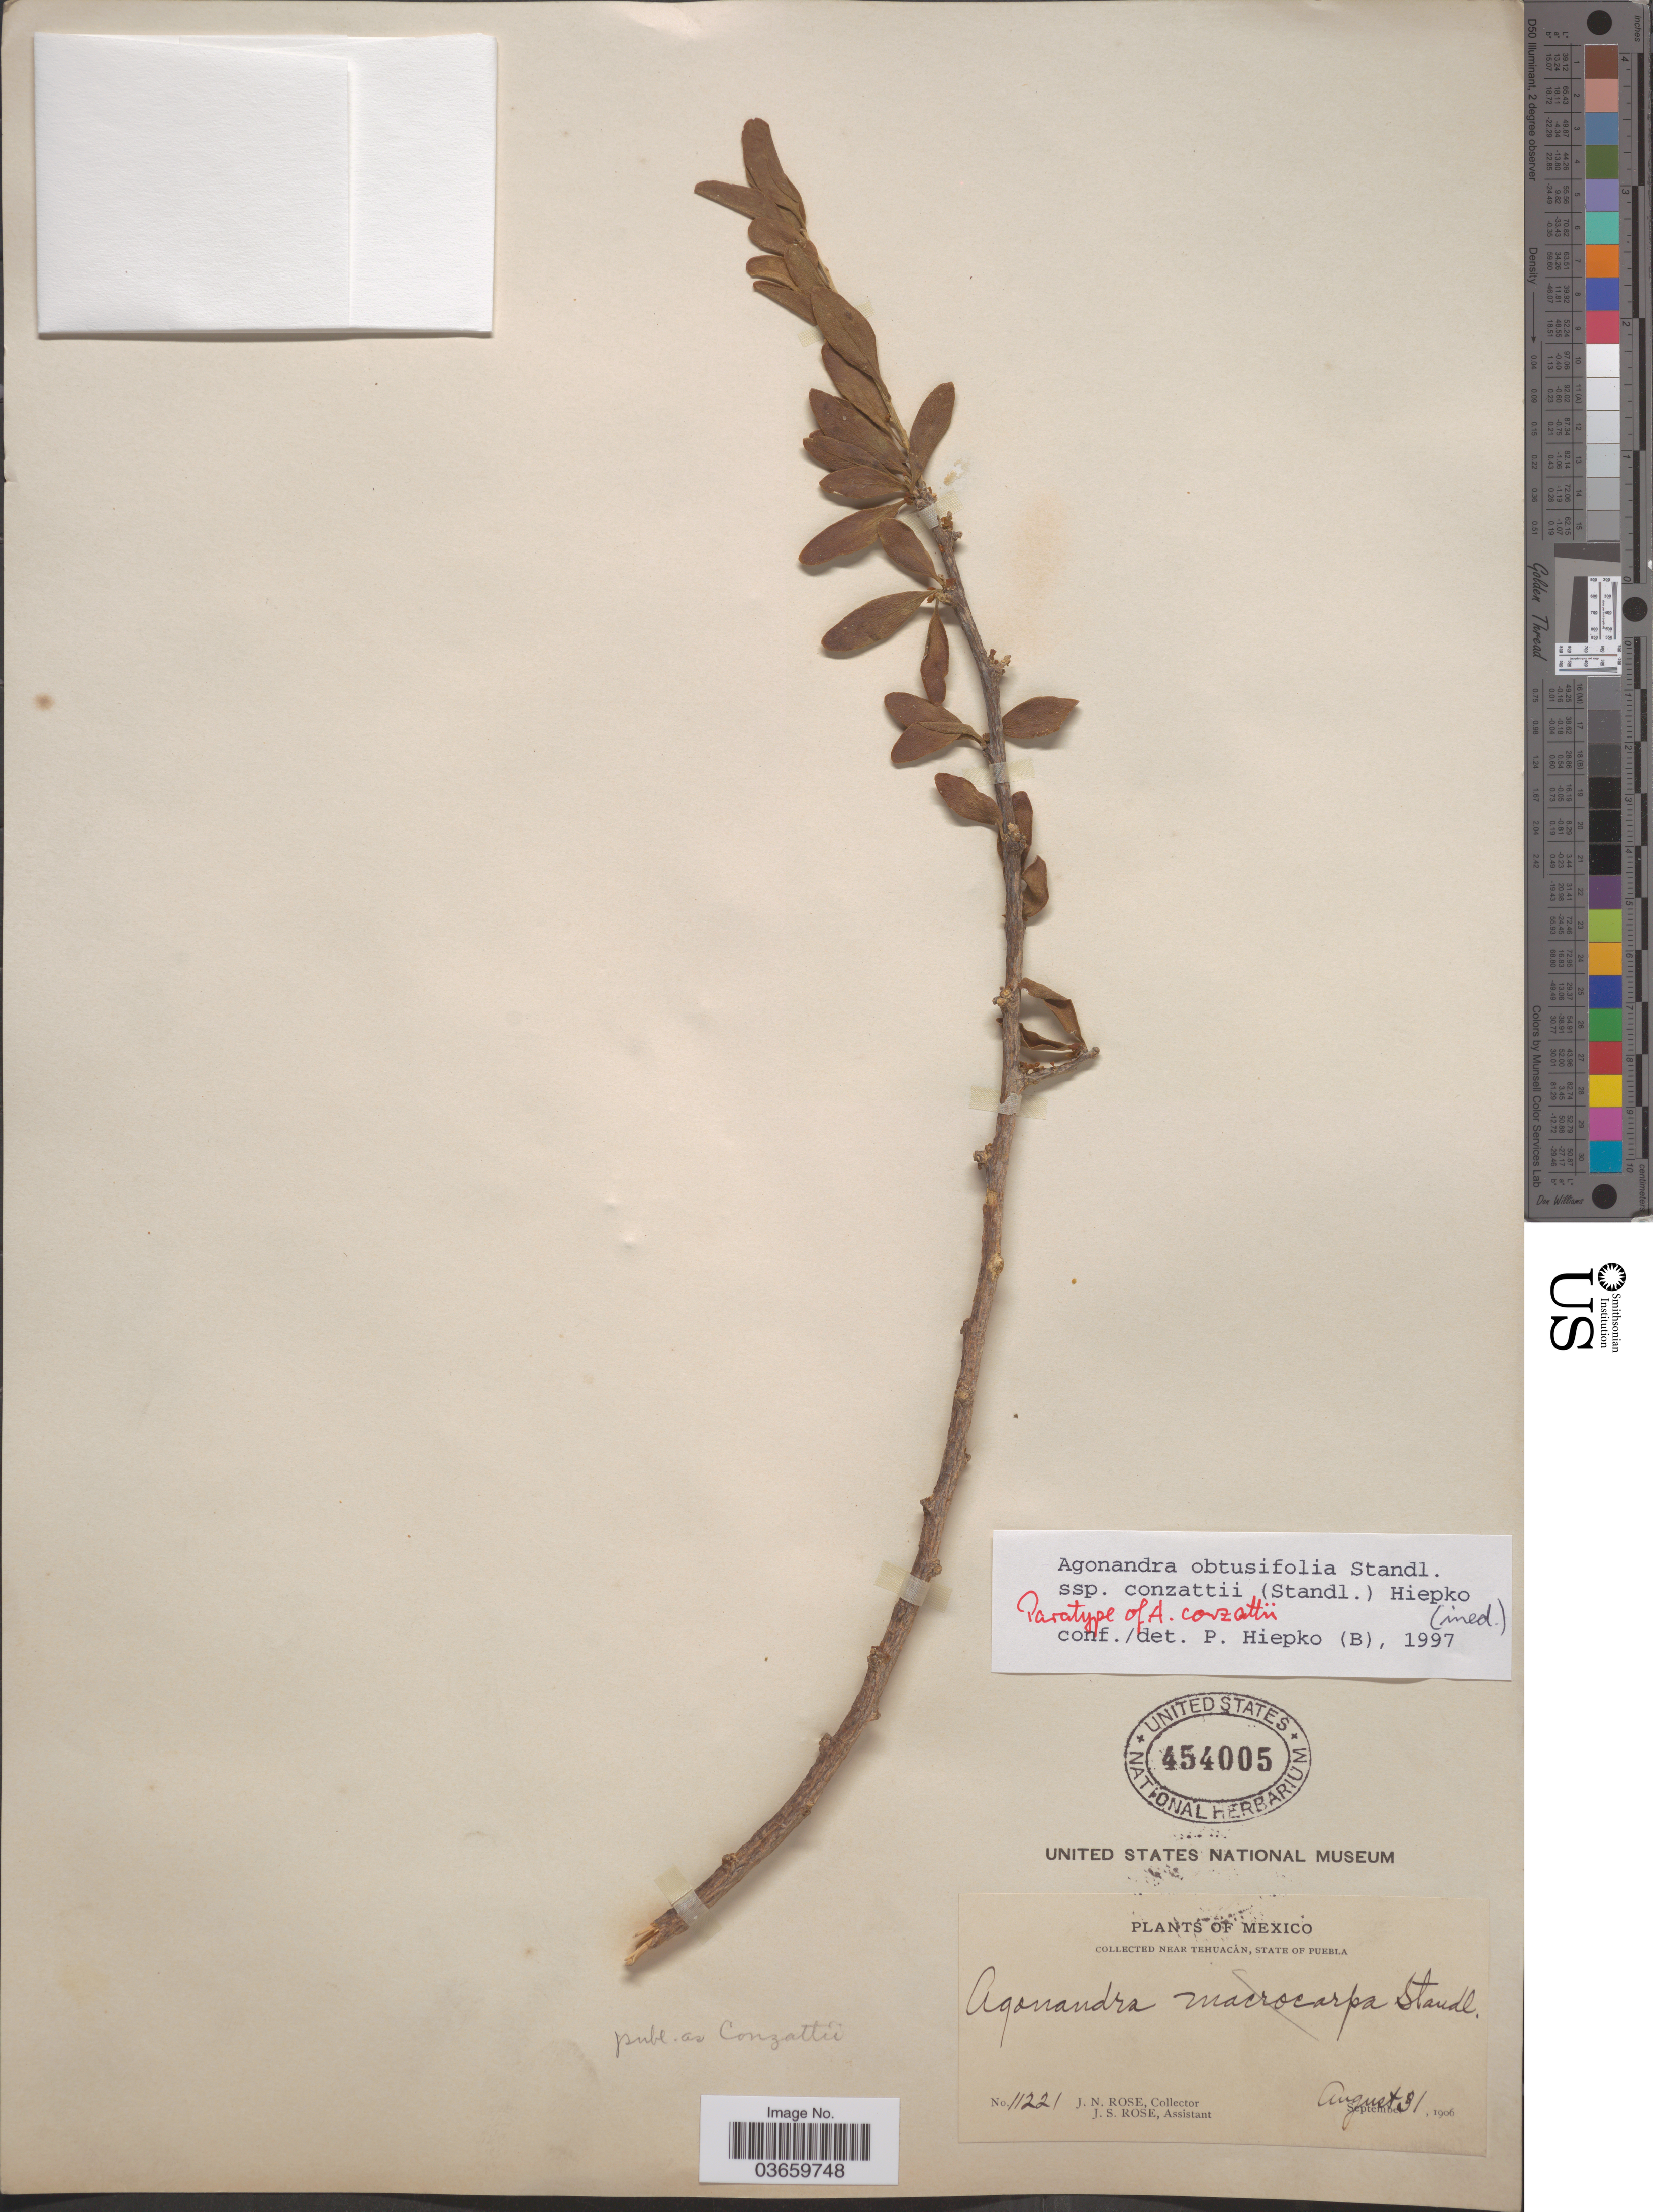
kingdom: Plantae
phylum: Tracheophyta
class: Magnoliopsida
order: Santalales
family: Opiliaceae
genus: Agonandra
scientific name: Agonandra obtusifolia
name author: Standl.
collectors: J. N. Rose & J. S. Rose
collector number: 11221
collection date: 1906-08-31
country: Mexico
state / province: Puebla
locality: Near Tehuacán.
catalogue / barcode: US 454005